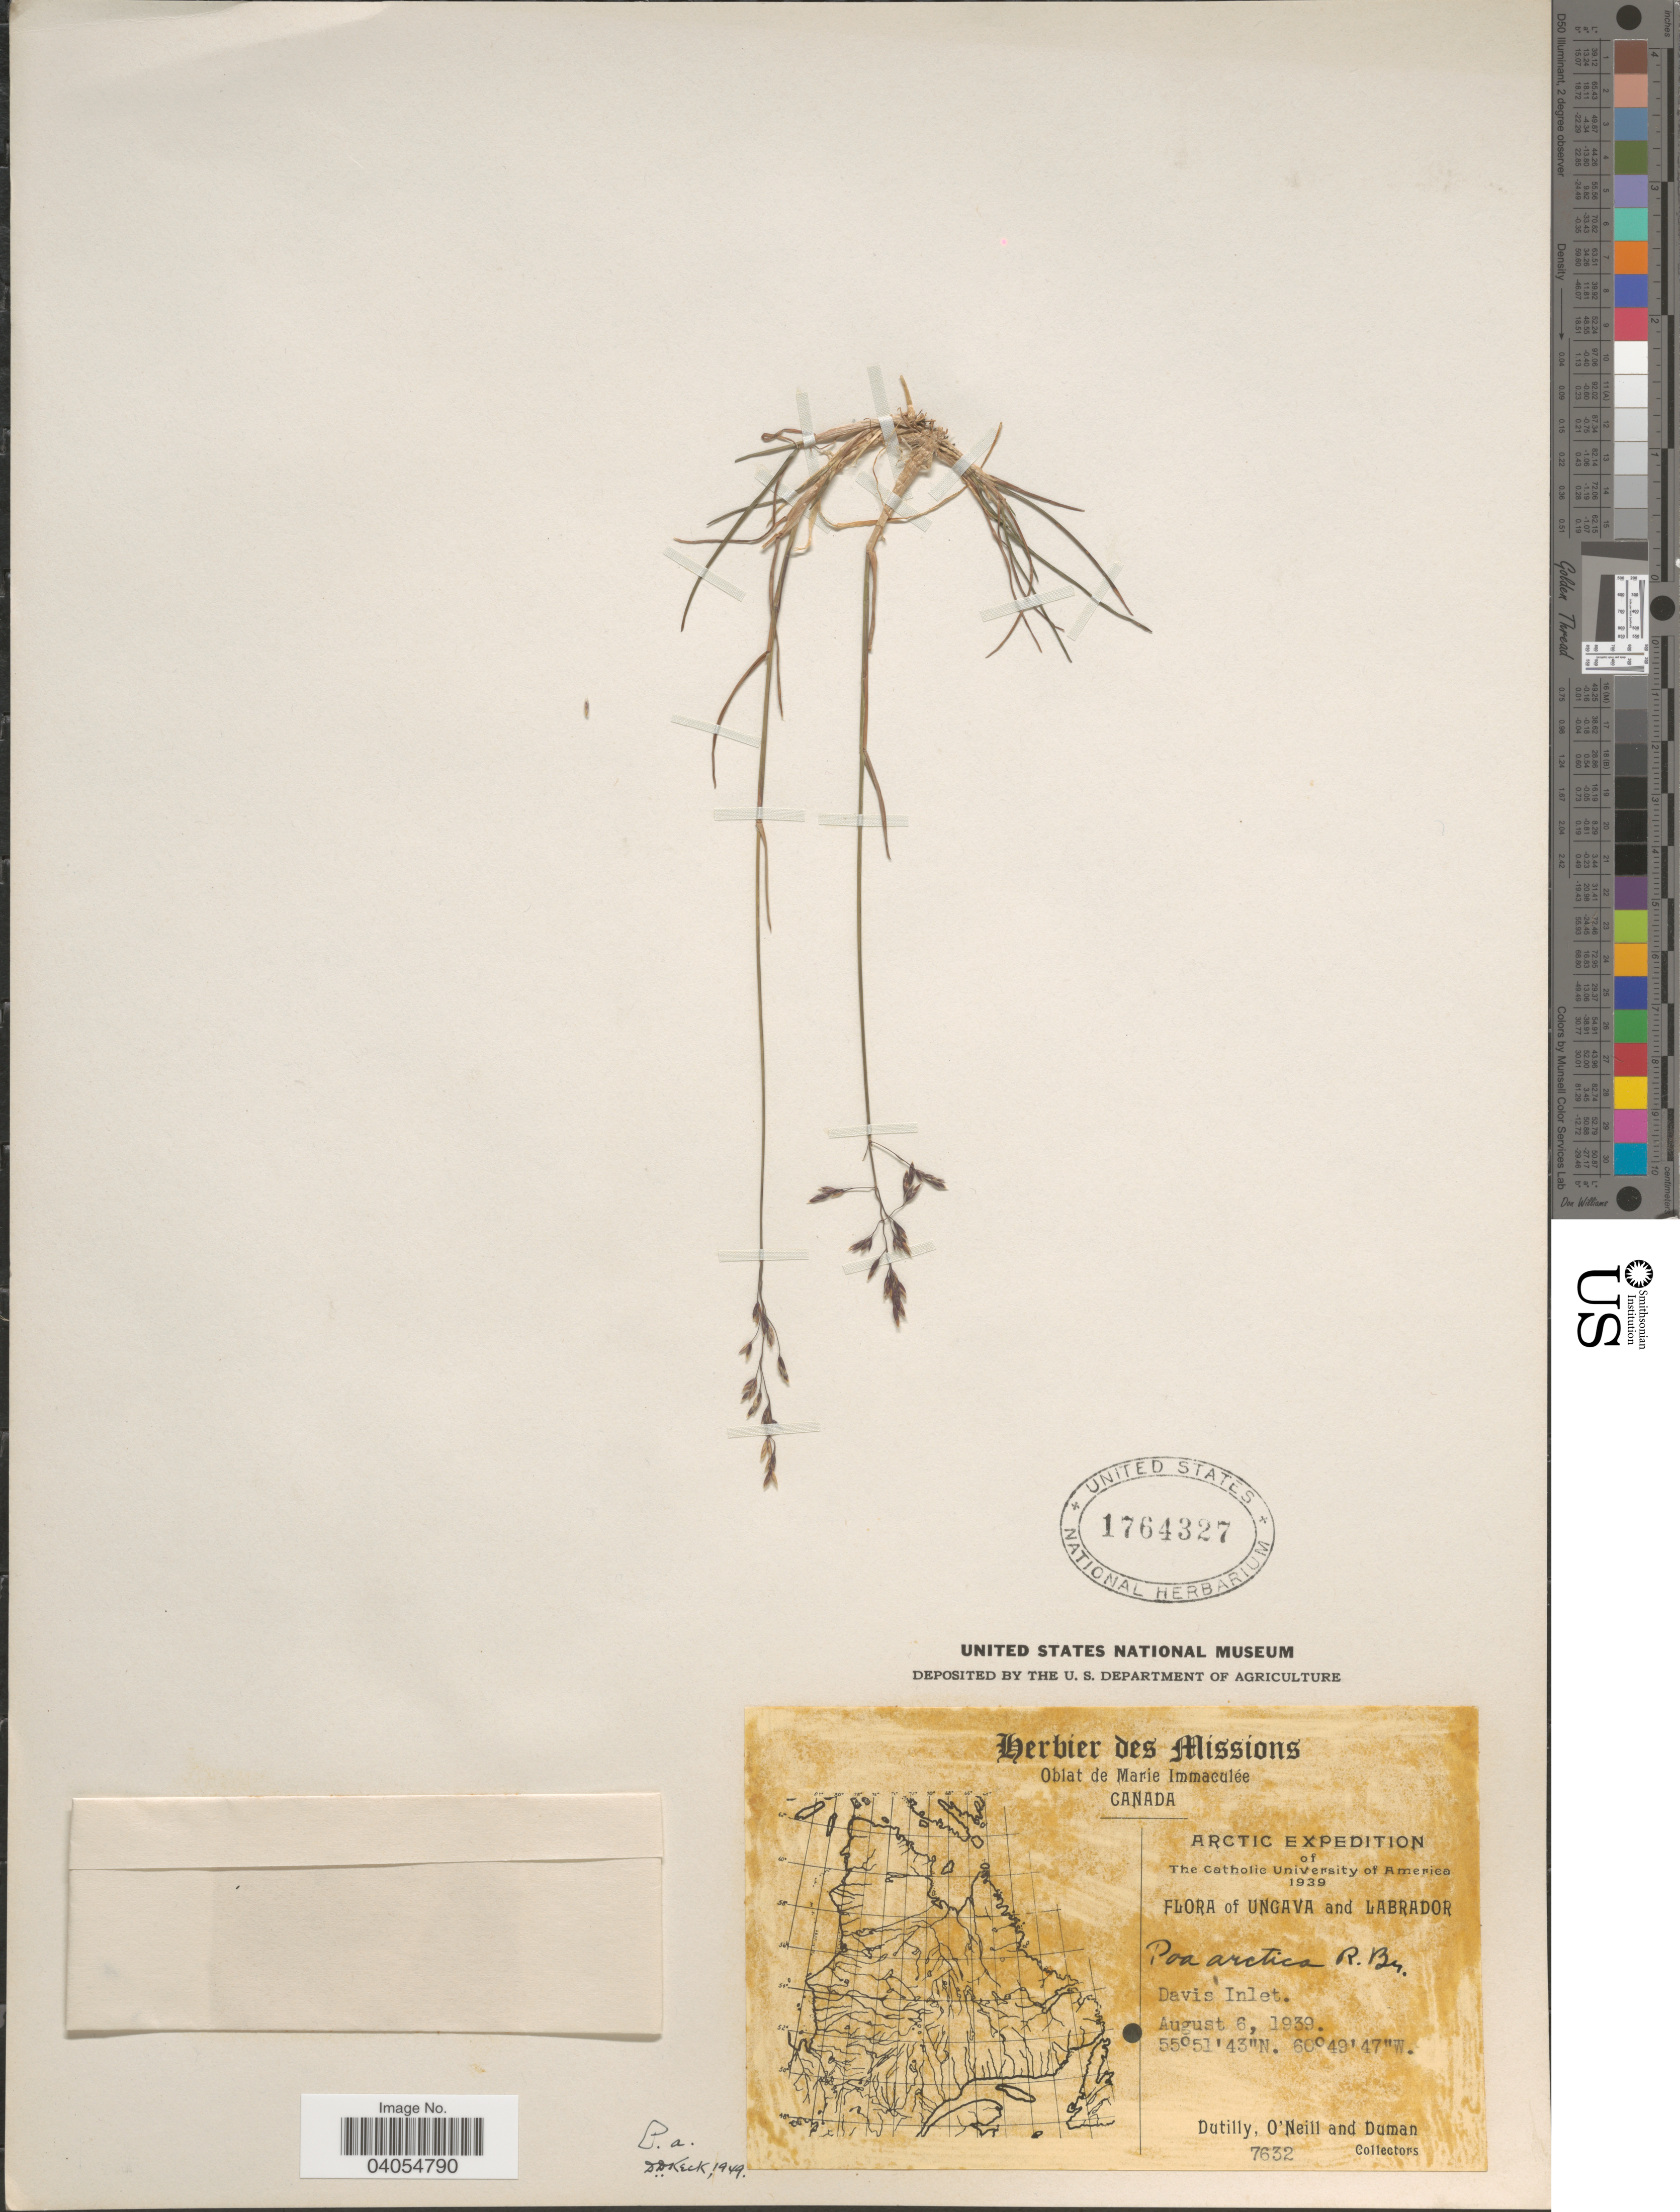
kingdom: Plantae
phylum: Tracheophyta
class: Liliopsida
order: Poales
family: Poaceae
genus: Poa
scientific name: Poa arctica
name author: R. Br.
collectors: -. Dutilly, -. O'Neill & -. Duman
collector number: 7632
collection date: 1939-08-06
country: Canada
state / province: Newfoundland and Labrador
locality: Ungava and Labrador. Davis Inlet.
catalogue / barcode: US 1764327